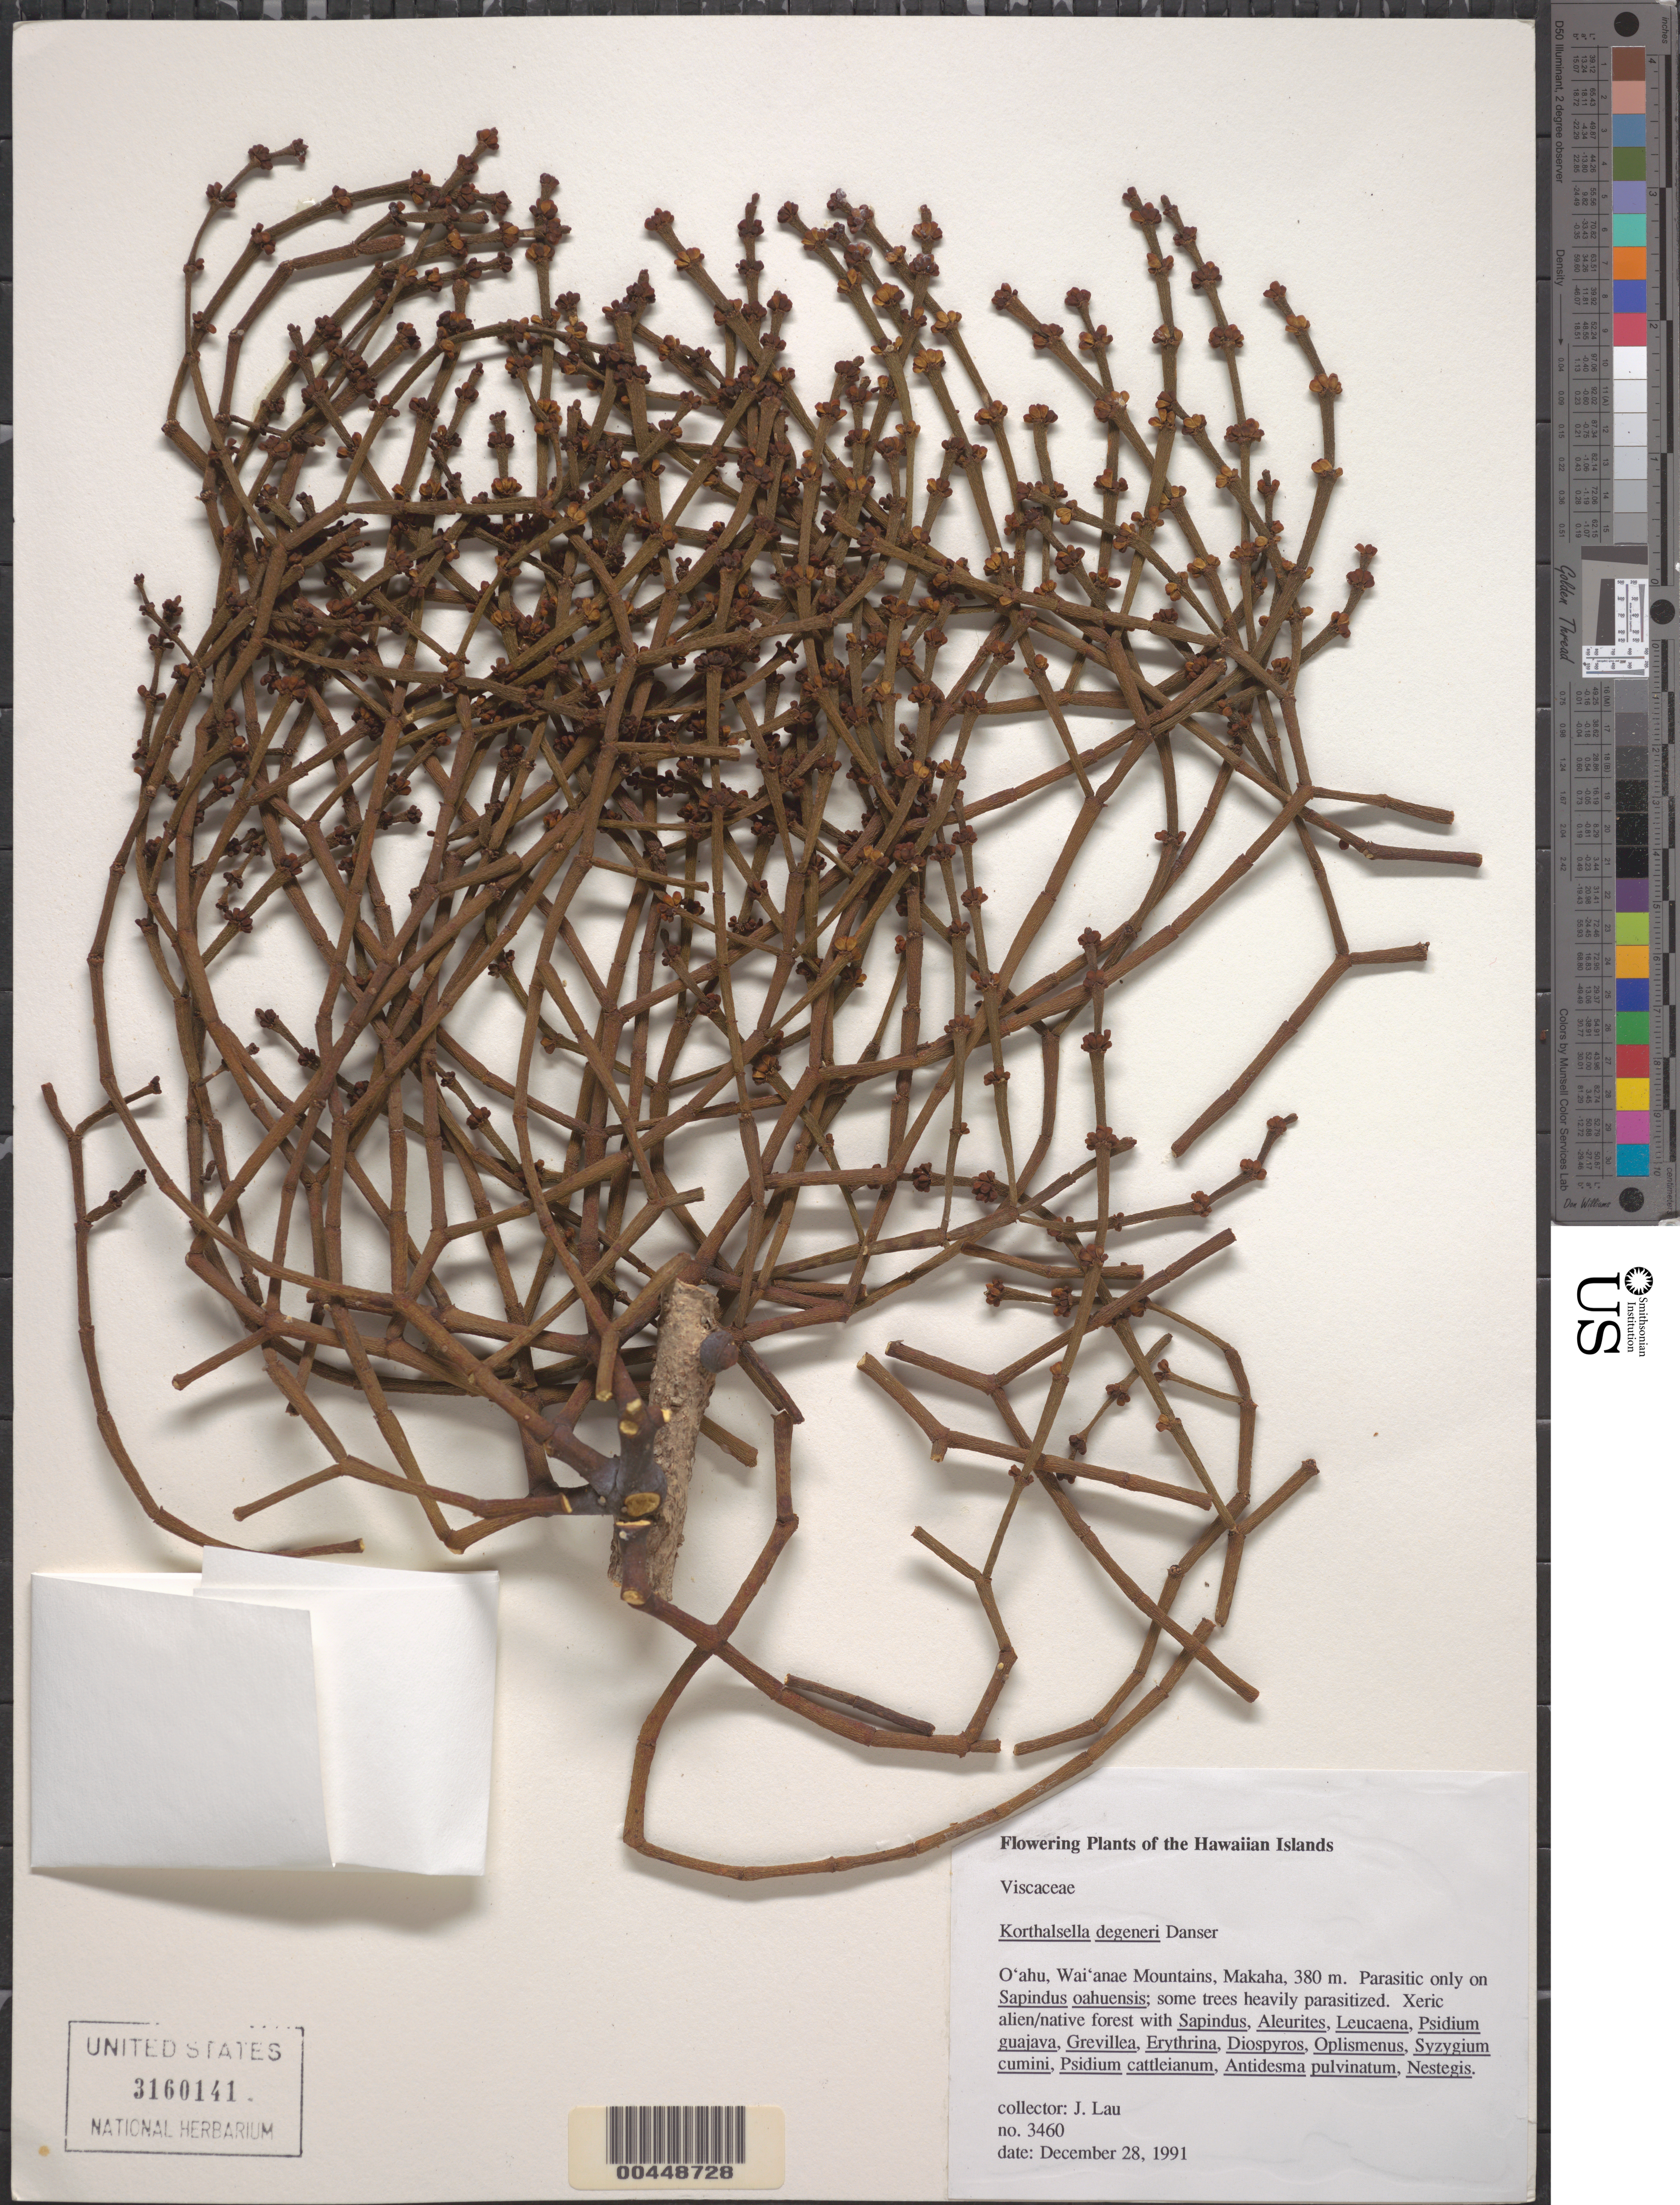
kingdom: Plantae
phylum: Tracheophyta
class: Magnoliopsida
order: Santalales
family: Viscaceae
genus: Korthalsella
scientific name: Korthalsella degeneri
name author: Danser in O. Deg.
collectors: J. Lau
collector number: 3460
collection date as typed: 28 Dec 1991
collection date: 1991-12-28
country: United States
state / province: Hawaii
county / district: Honolulu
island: Oahu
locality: Waianae Mts., Makaha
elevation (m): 380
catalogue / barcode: US 3160141